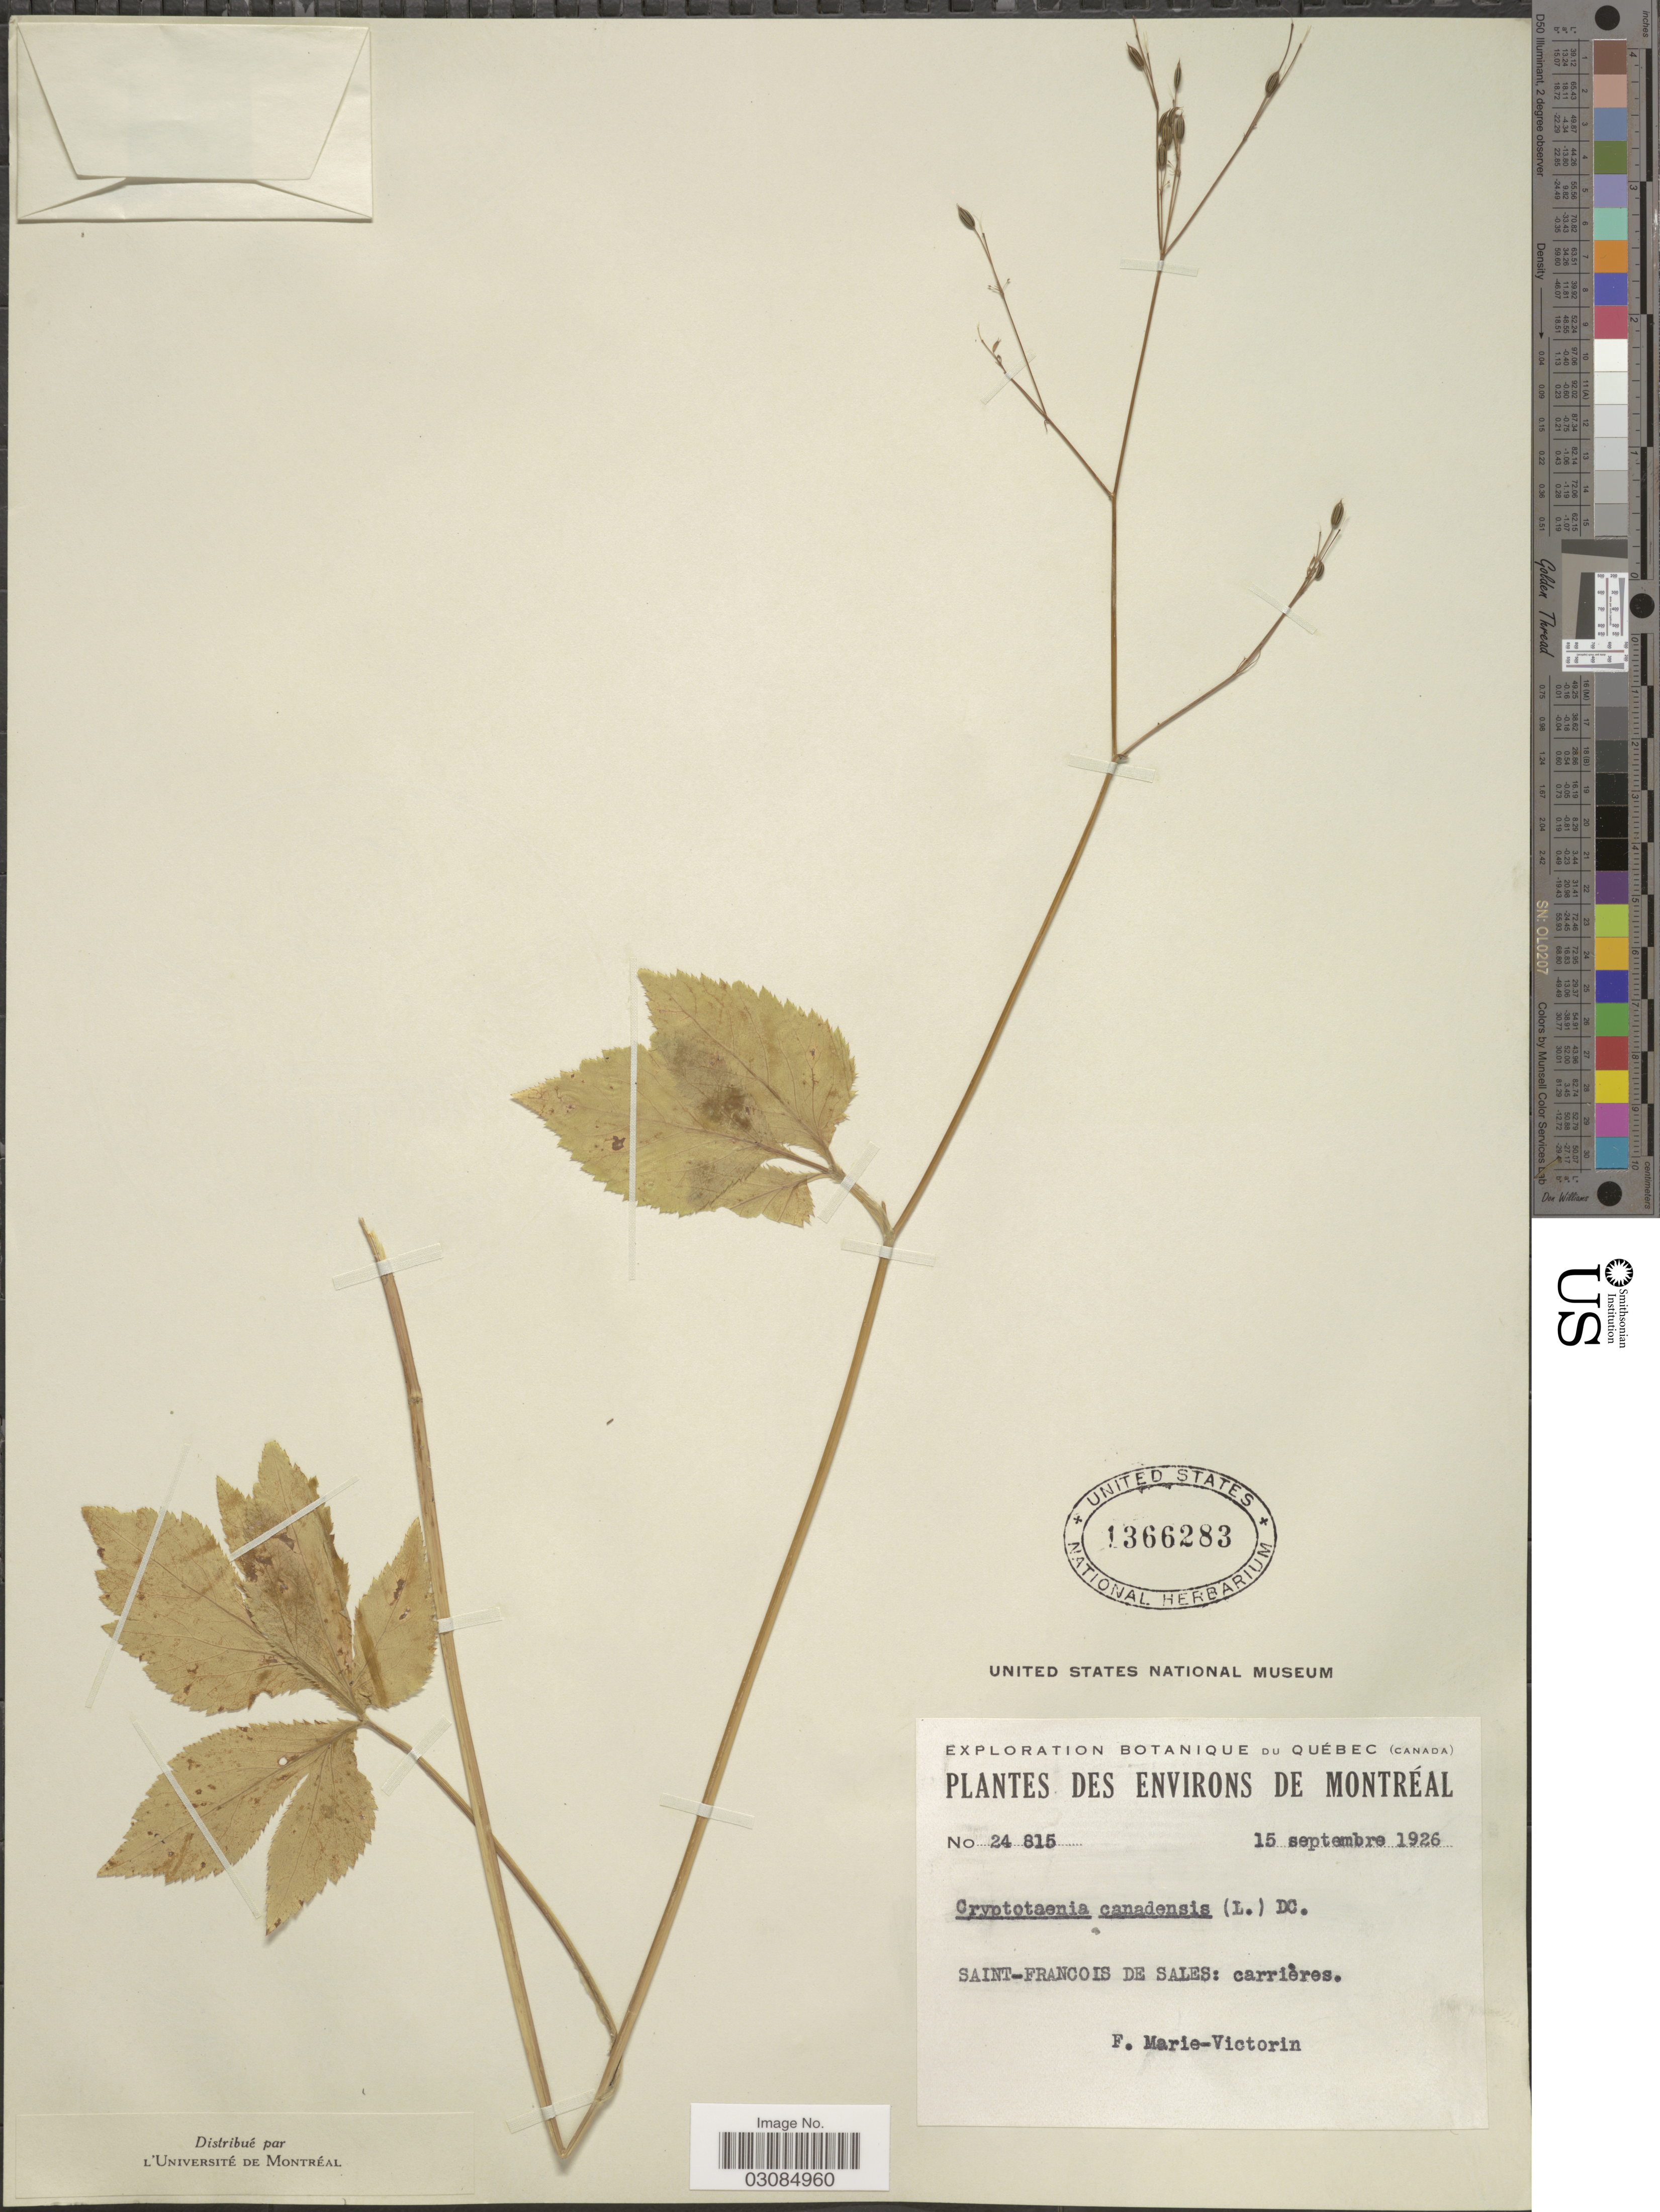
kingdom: Plantae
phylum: Tracheophyta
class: Magnoliopsida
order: Apiales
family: Apiaceae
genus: Cryptotaenia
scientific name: Cryptotaenia canadensis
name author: (L.) DC.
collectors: F. Marie-Victorin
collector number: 24815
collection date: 1926-09-15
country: Canada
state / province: Quebec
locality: Environs de Montréal. Saint-Francois de Sales: carrières.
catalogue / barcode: US 1366283